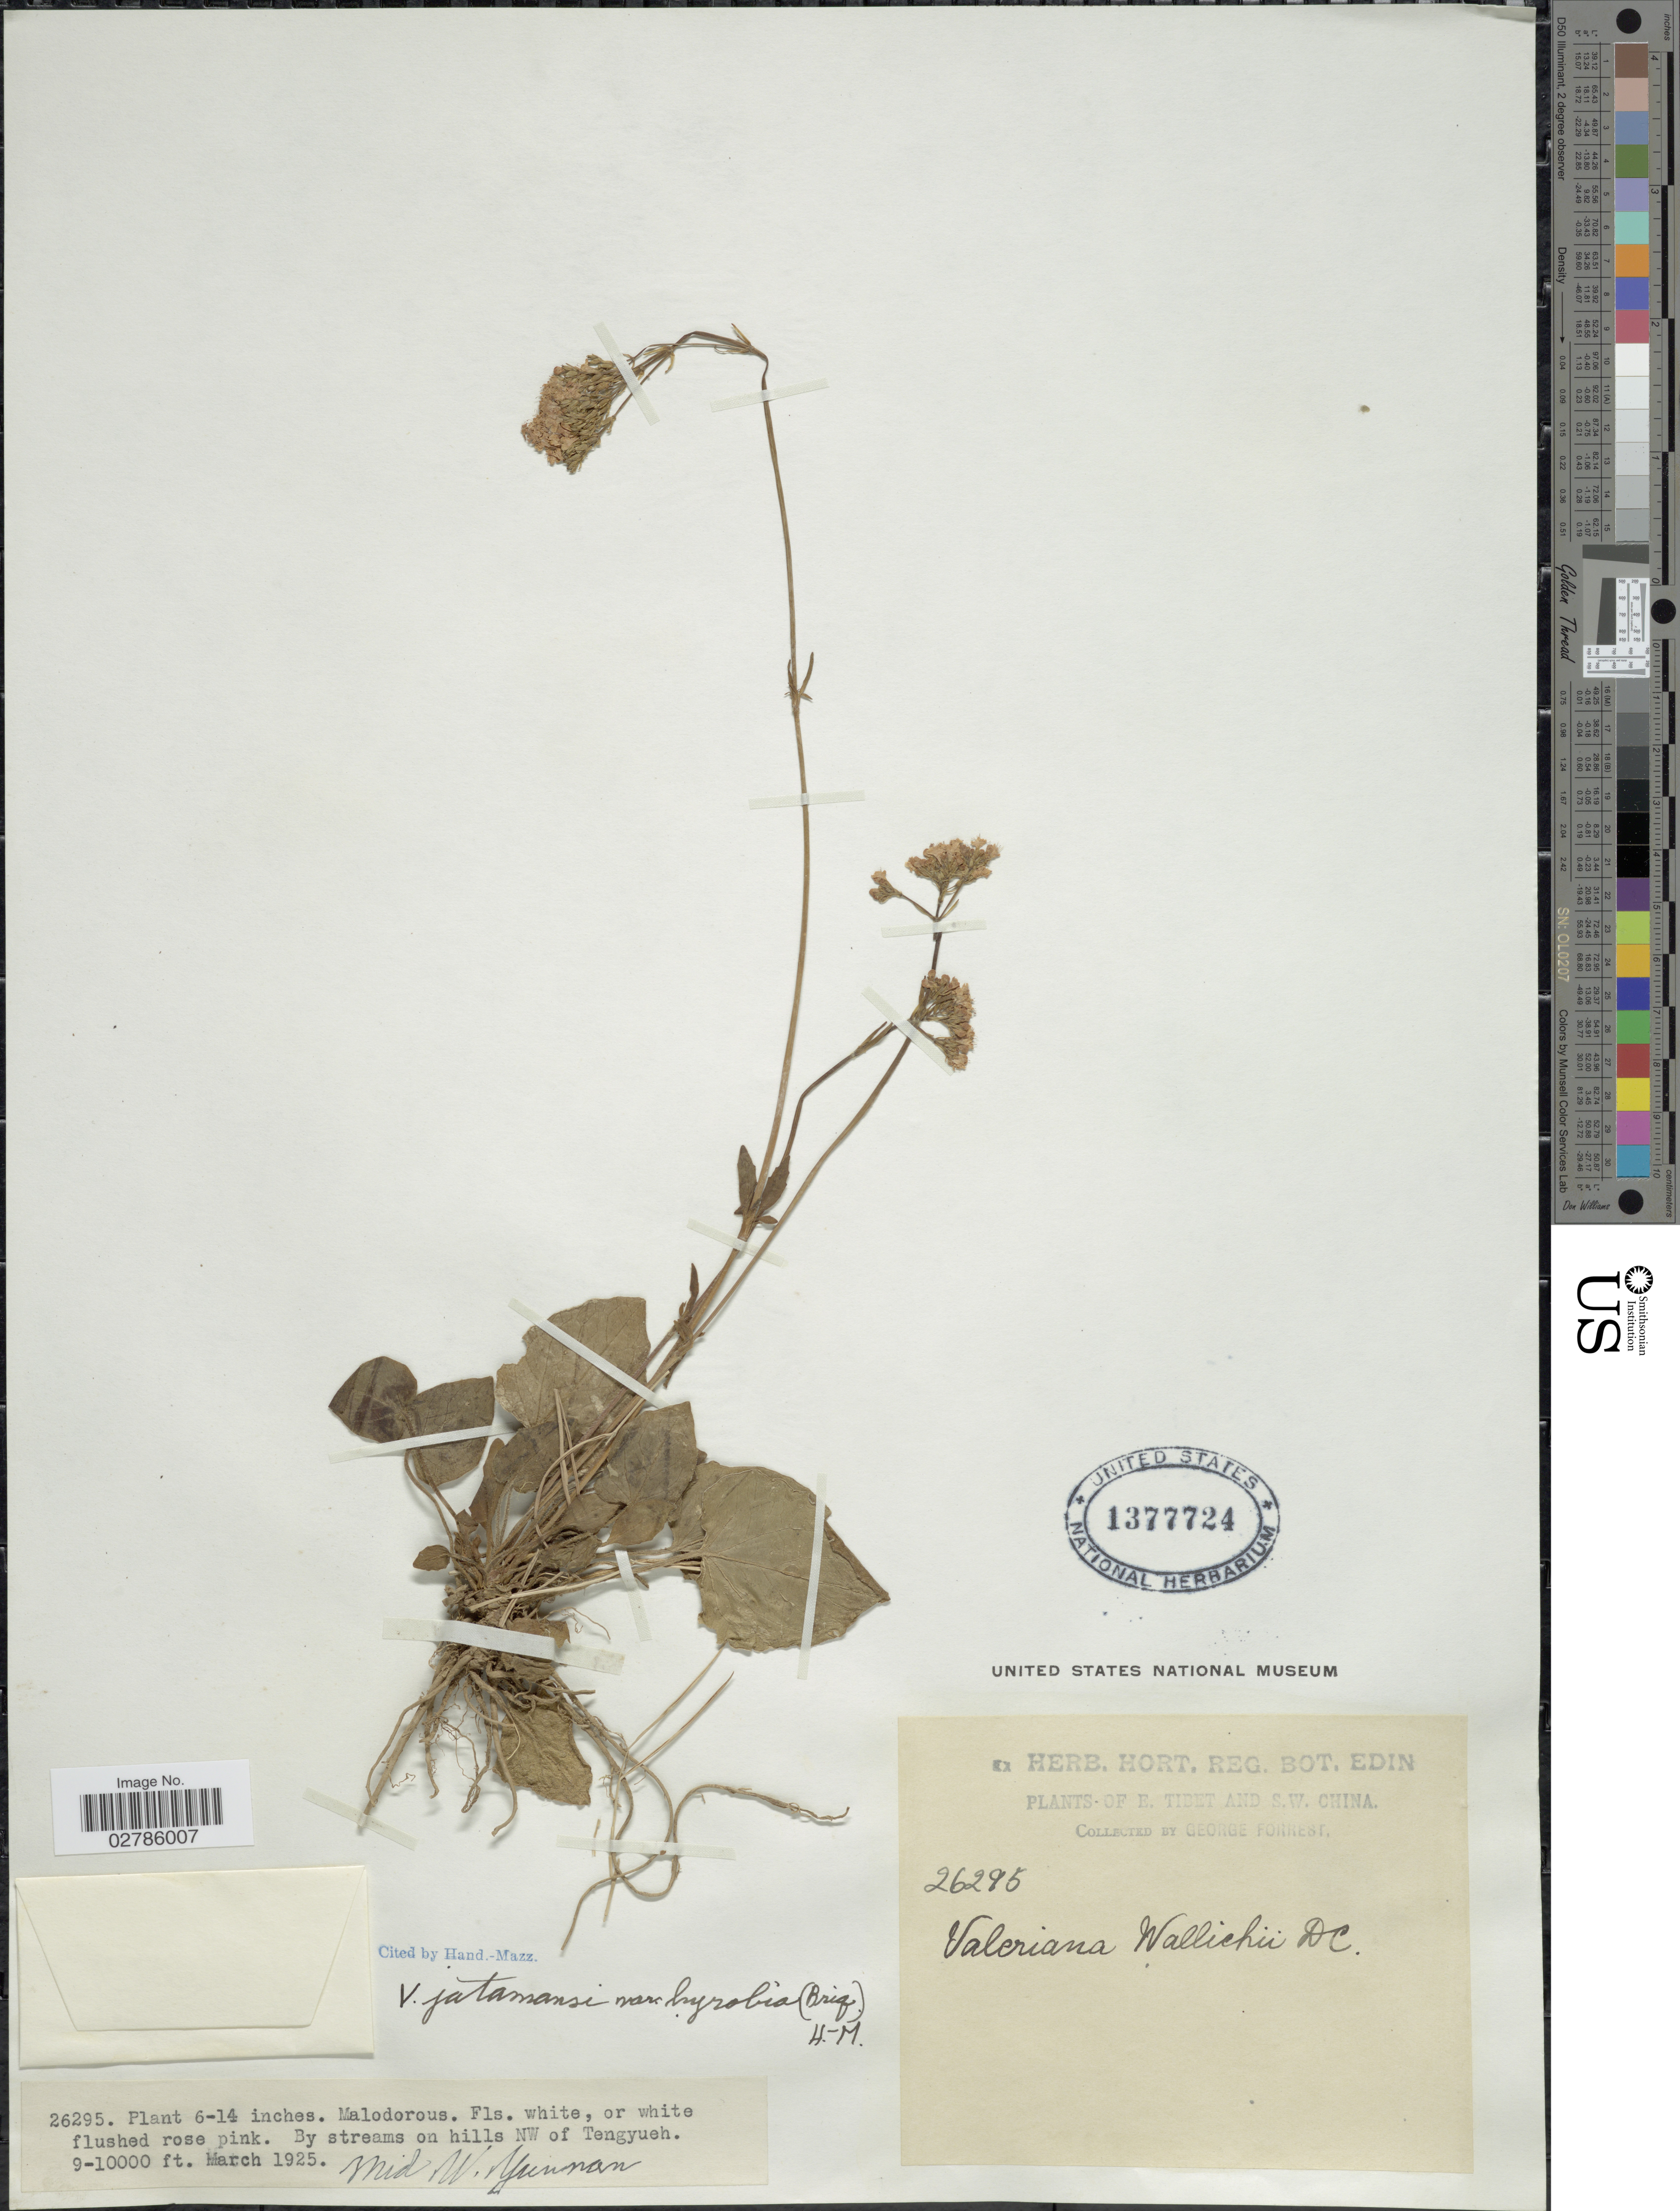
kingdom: Plantae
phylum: Tracheophyta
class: Magnoliopsida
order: Dipsacales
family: Caprifoliaceae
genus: Valeriana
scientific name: Valeriana jatamansi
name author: Jones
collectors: G. Forrest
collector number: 26295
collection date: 1925-03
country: China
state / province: Yunnan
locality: E. Tibet and S.W. China. By streams on hills NW of Tengyueh. Mid W. Yunnan.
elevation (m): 2743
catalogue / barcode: US 1377724